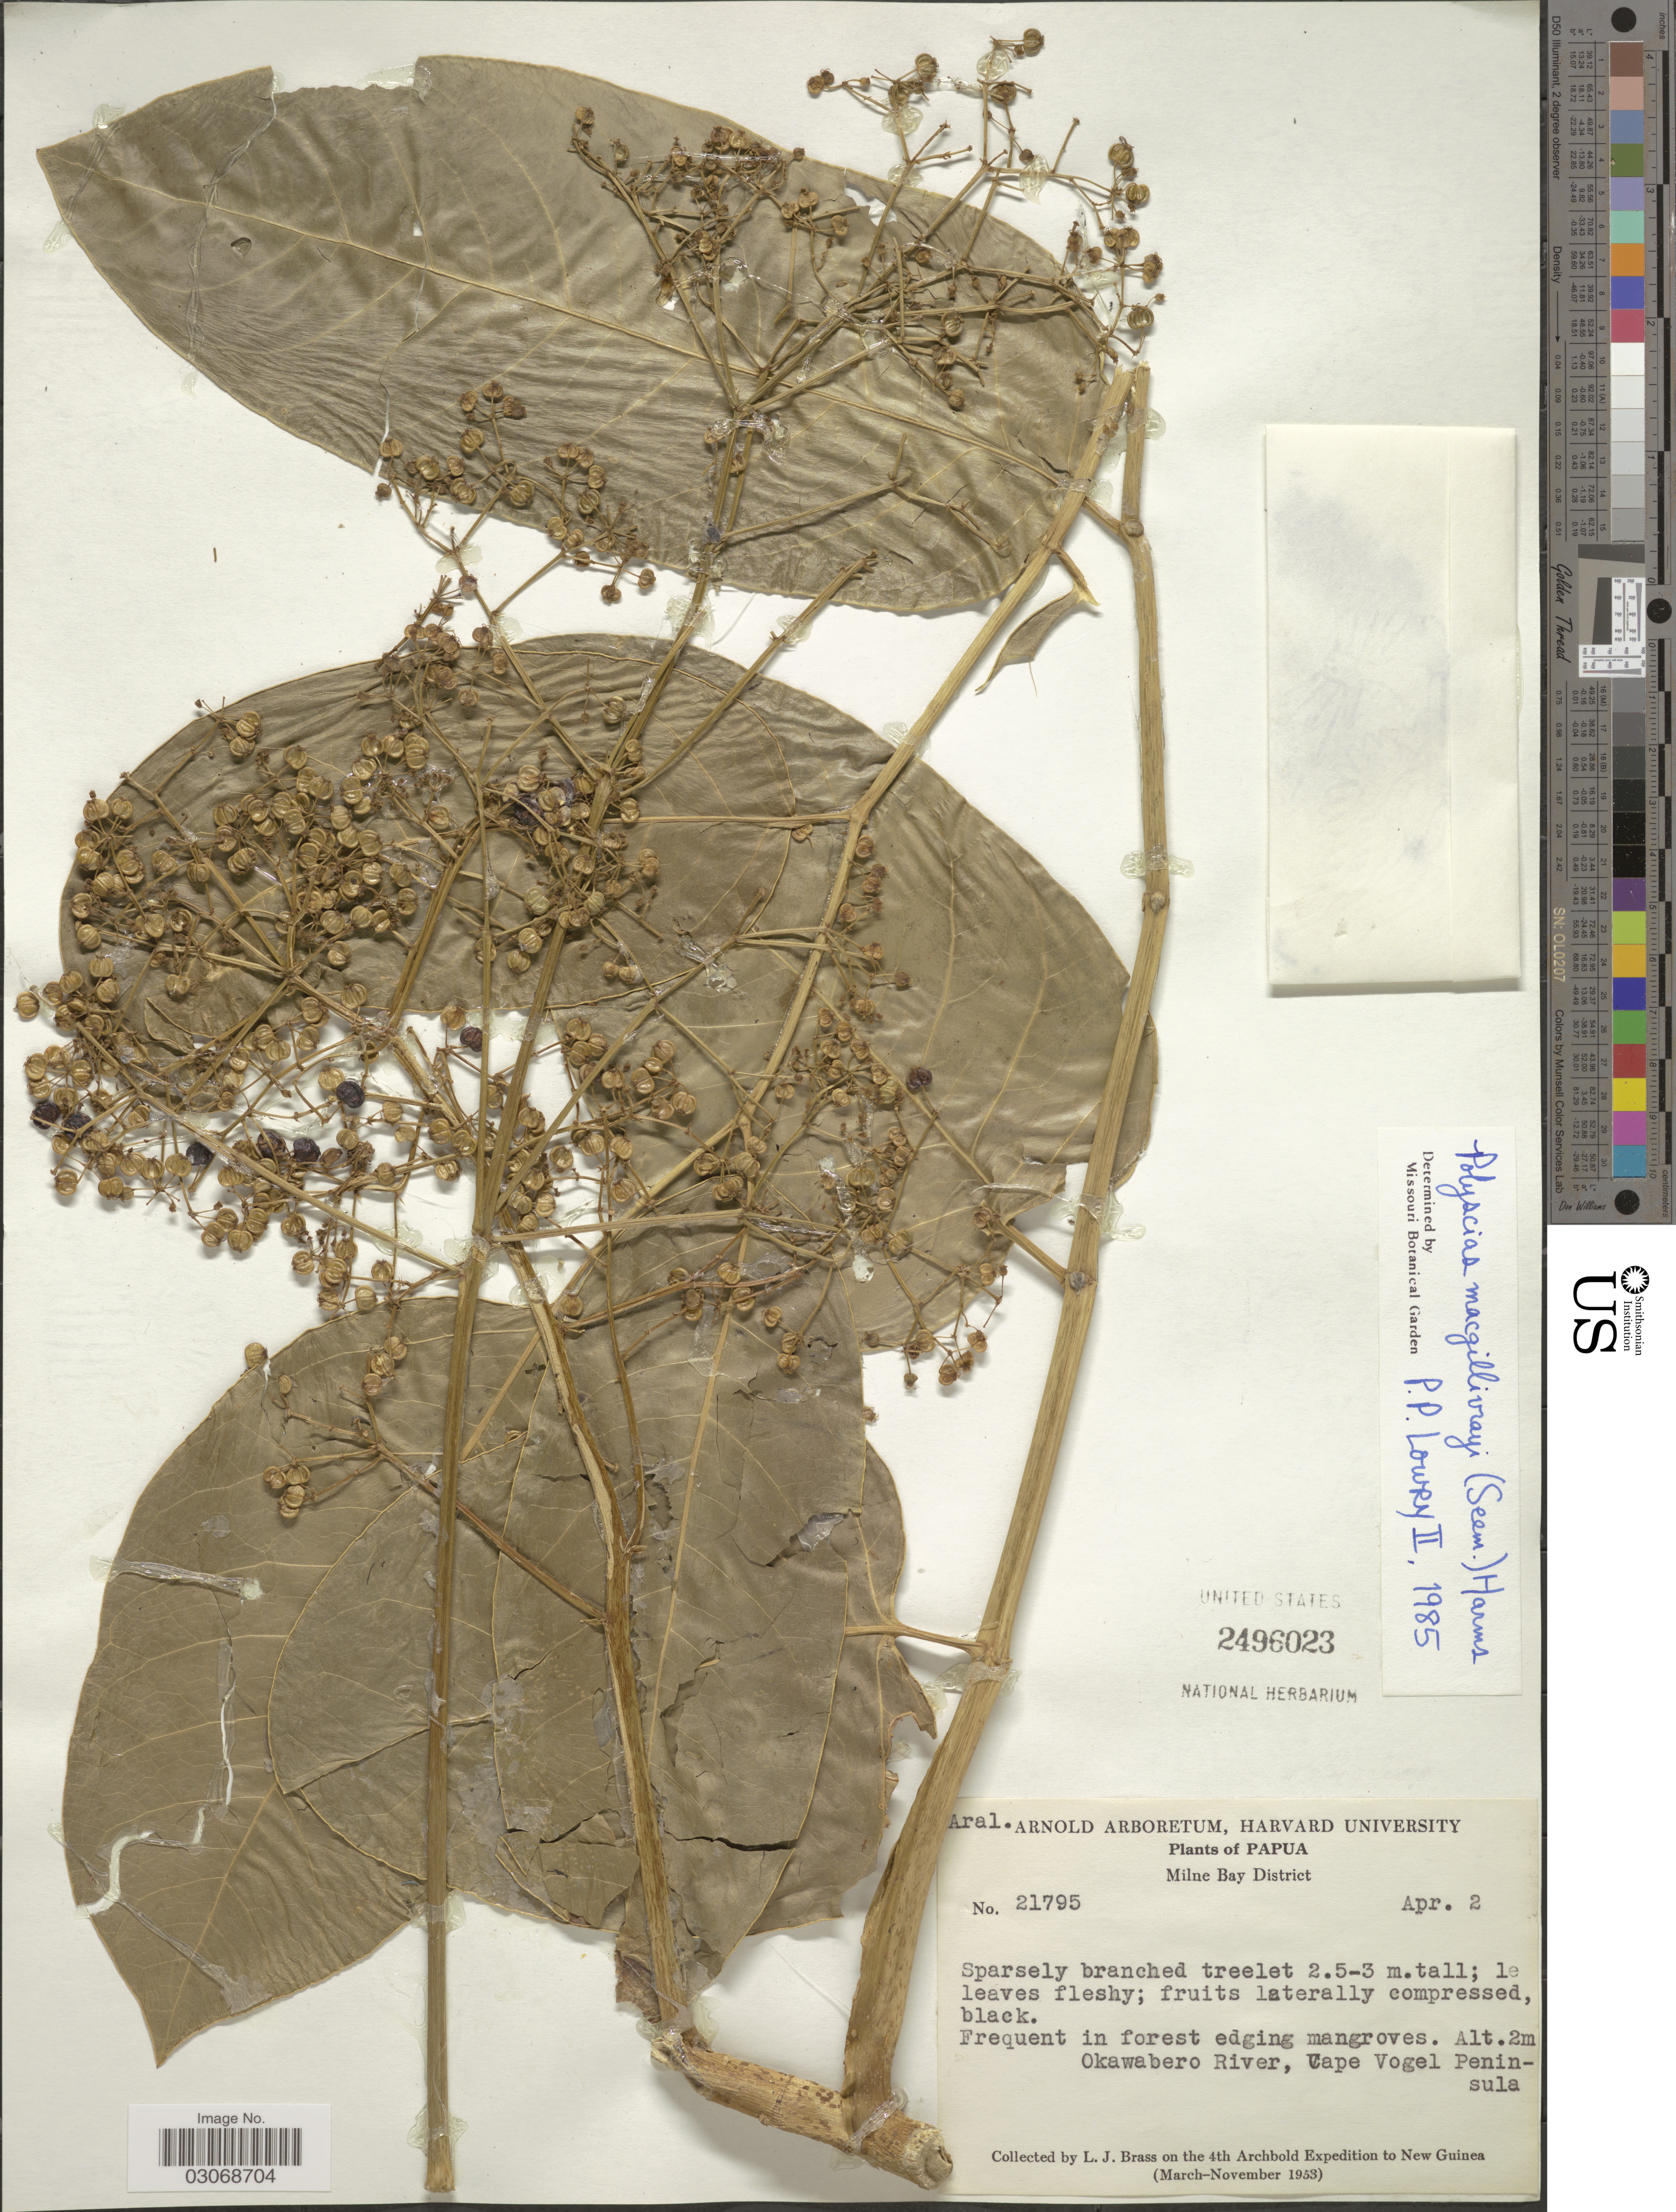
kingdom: Plantae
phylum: Tracheophyta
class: Magnoliopsida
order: Apiales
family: Araliaceae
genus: Polyscias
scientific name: Polyscias macgillivrayi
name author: Harms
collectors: L. J. Brass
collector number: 21795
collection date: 1953-04-02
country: Papua New Guinea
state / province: Milne Bay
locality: Papua, Milne Bay District, Okawabero River, Cape Vogel Peninsula.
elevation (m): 2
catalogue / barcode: US 2496023